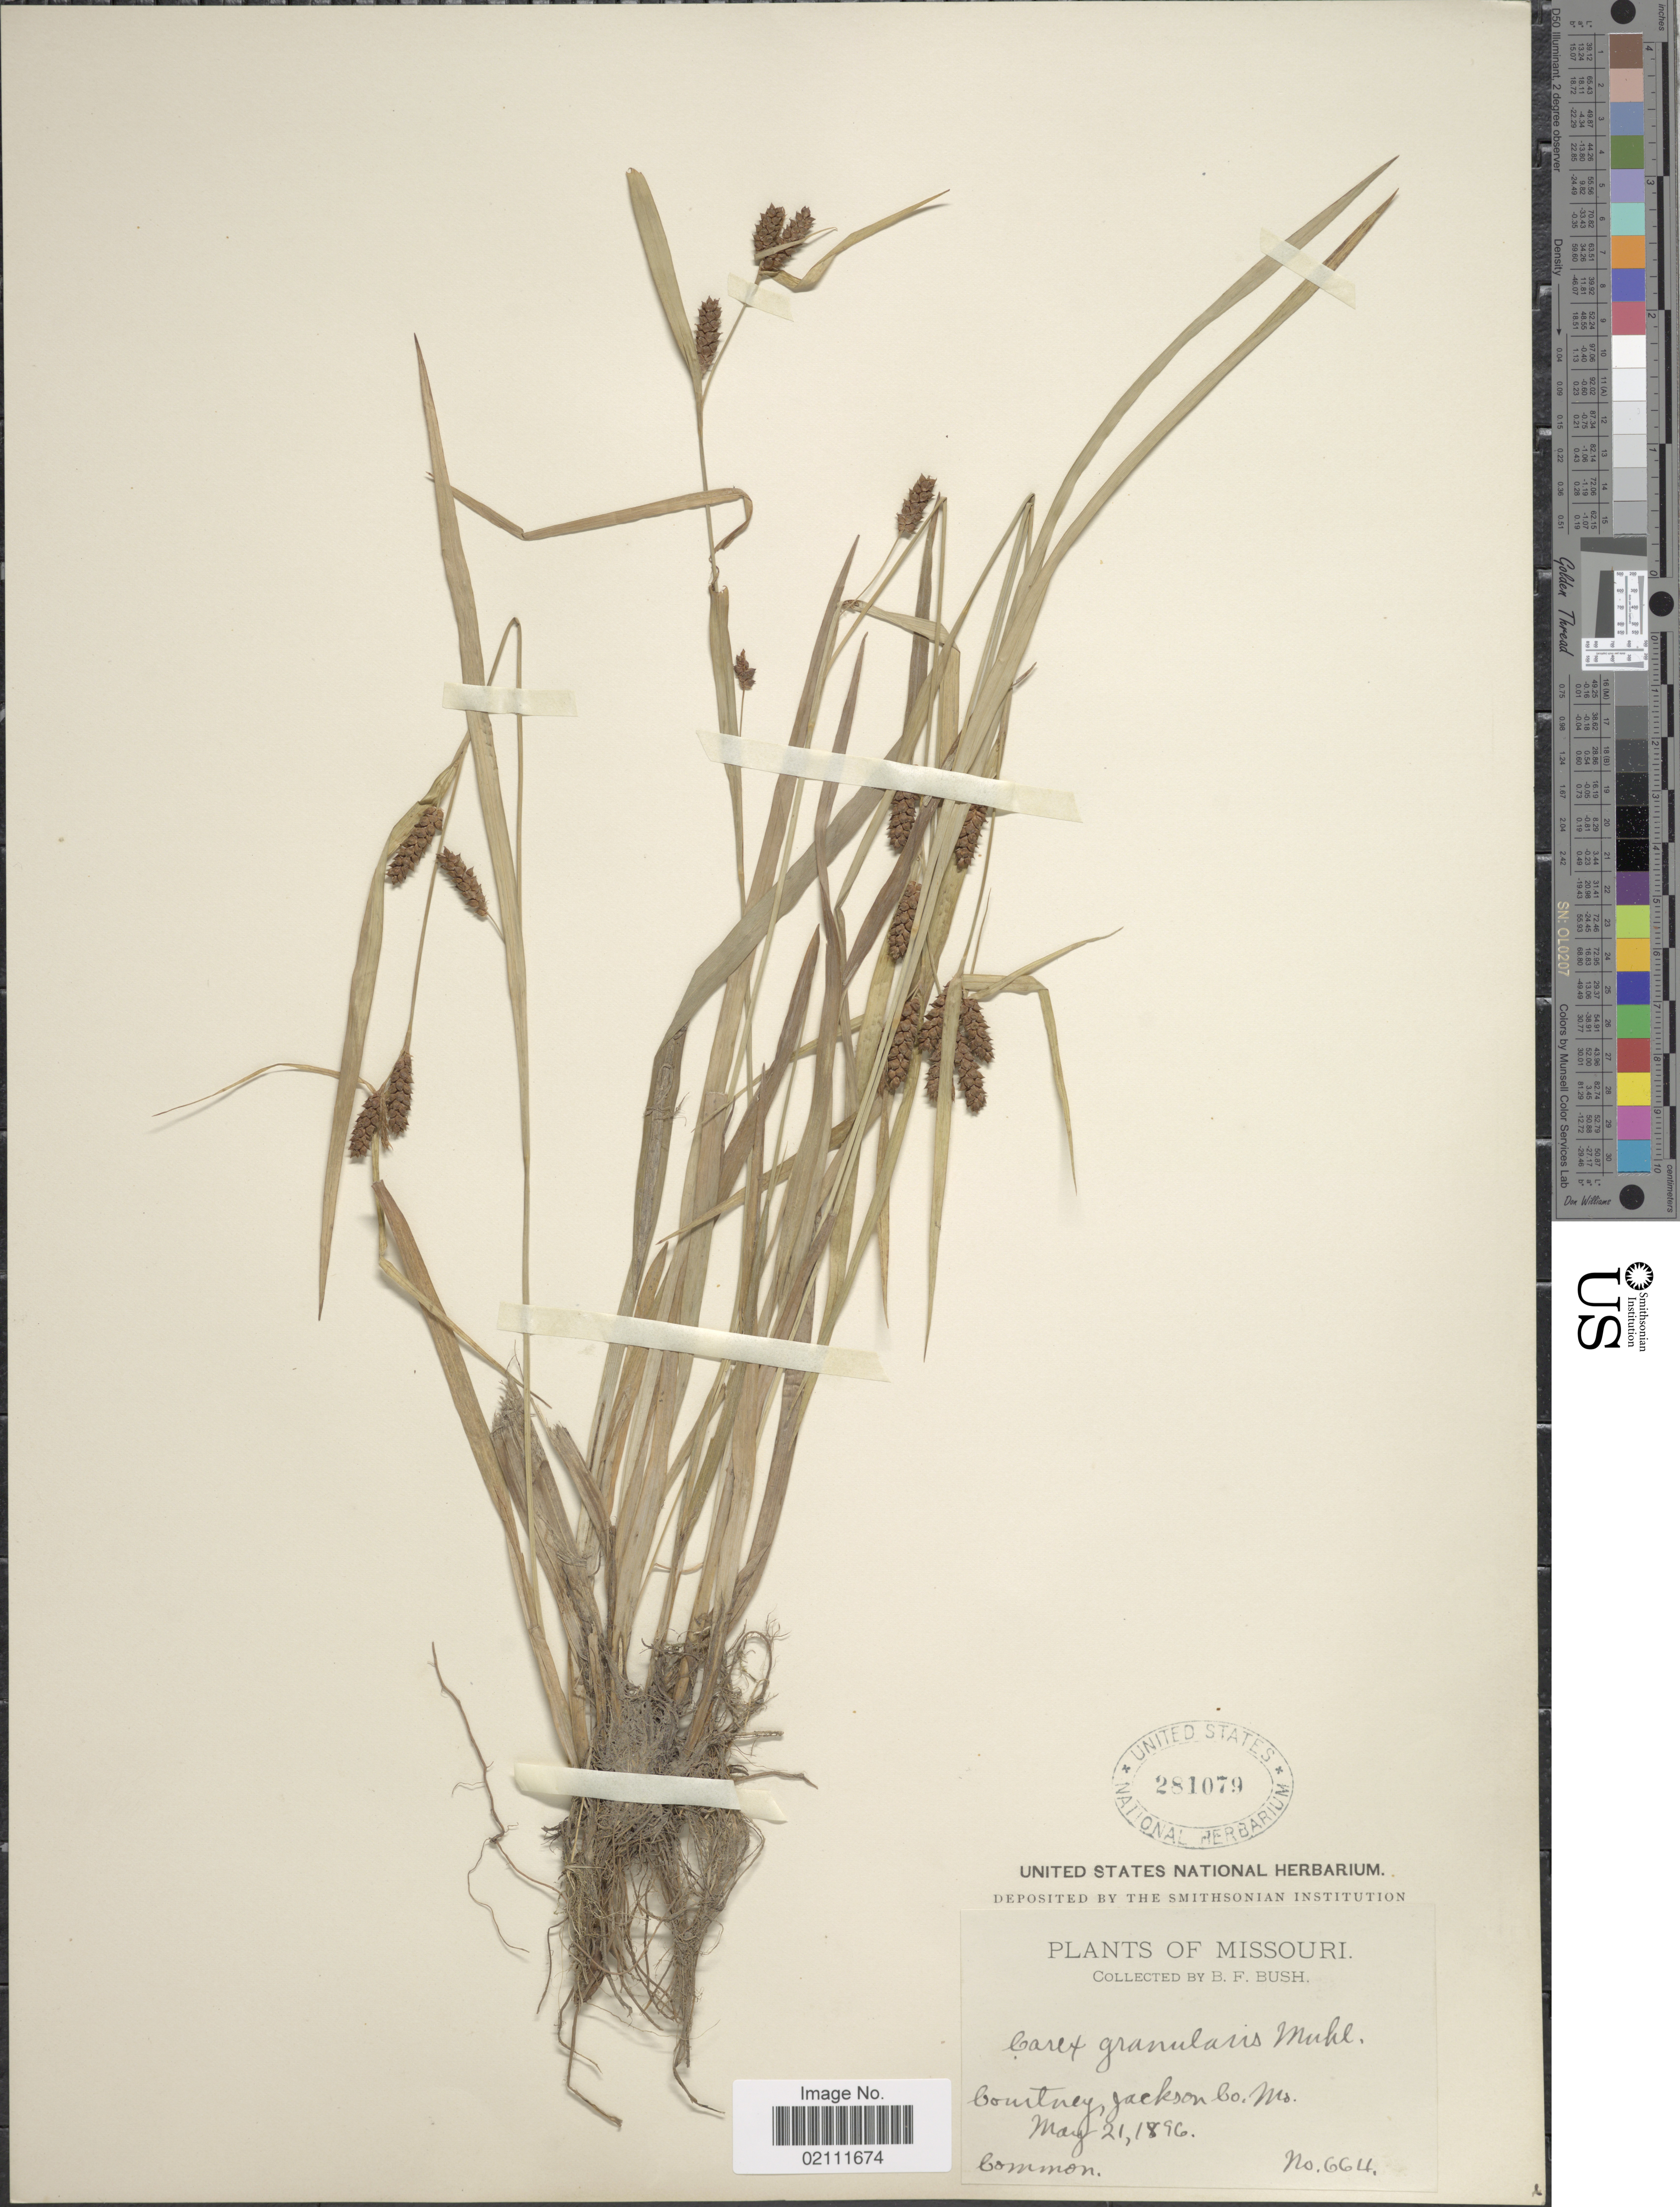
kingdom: Plantae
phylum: Tracheophyta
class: Liliopsida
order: Poales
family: Cyperaceae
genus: Carex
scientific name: Carex granularis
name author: Muhl. ex Willd.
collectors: B. F. Bush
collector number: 664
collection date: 1896-05-21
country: United States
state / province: Missouri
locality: Courtney, Jackson Co.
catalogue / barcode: US 281079